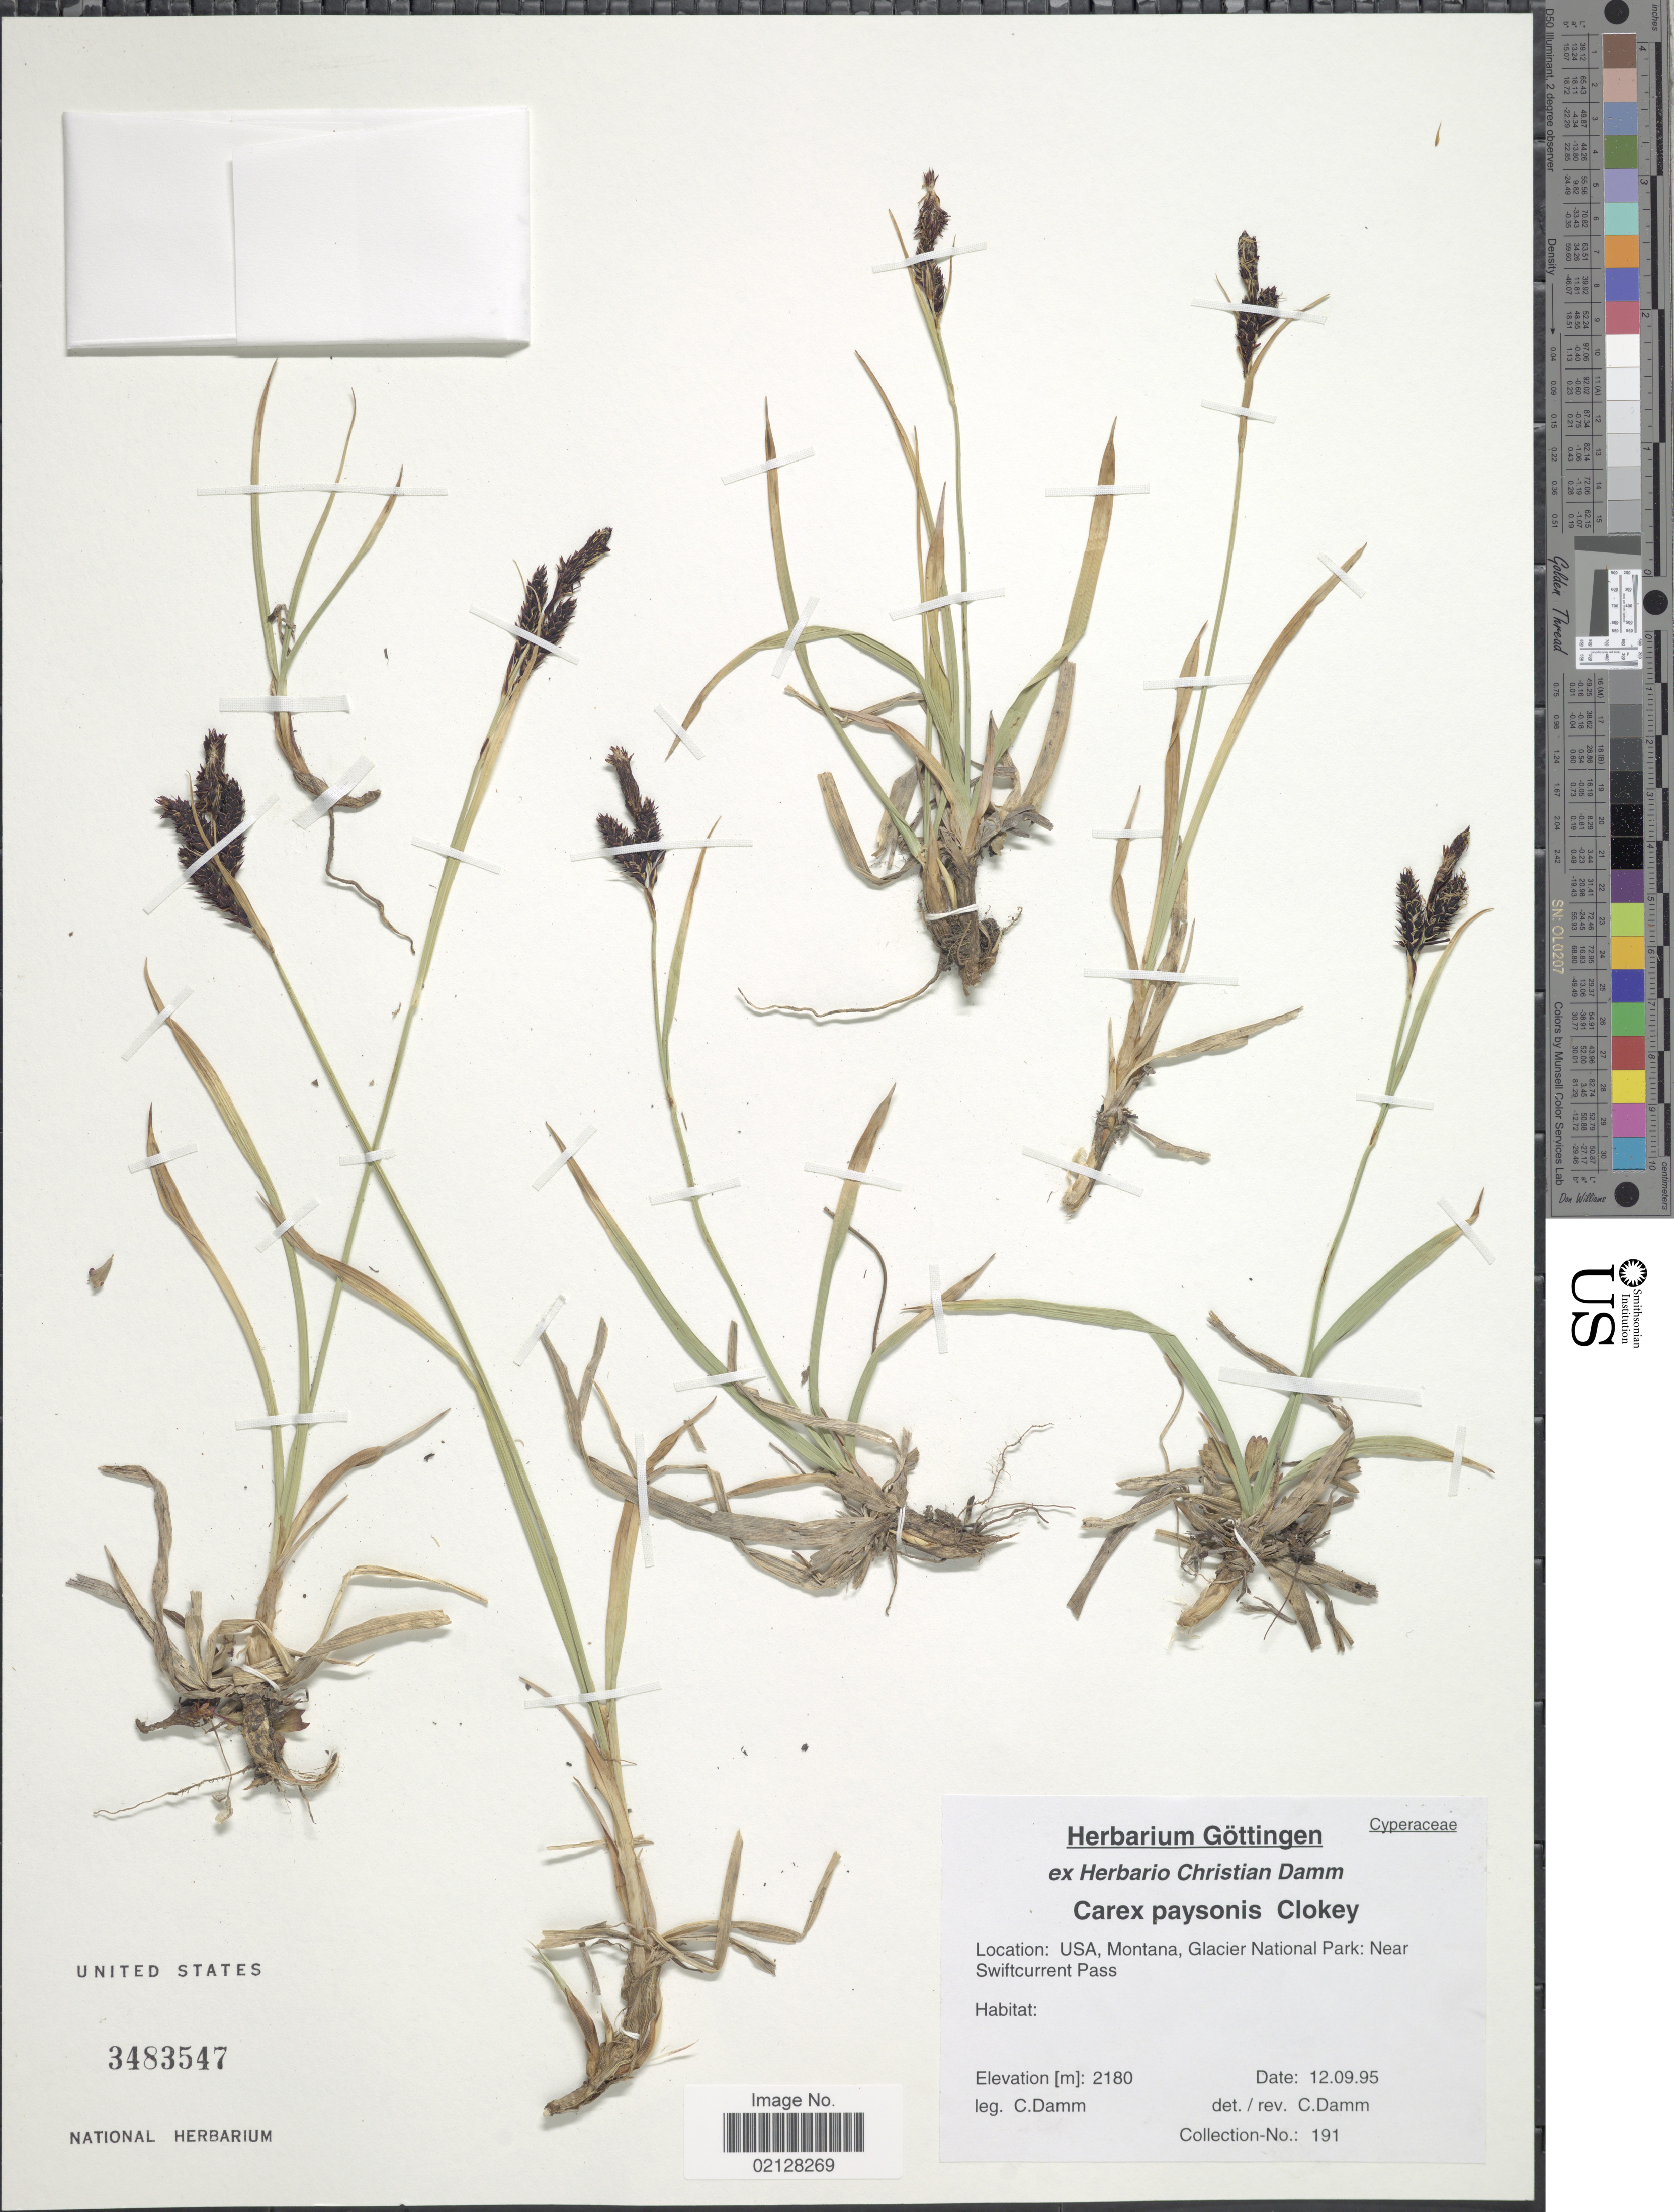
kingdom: Plantae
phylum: Tracheophyta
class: Liliopsida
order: Poales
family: Cyperaceae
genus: Carex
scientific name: Carex paysonis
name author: Clokey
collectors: C. Damm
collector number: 191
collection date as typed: Transcribed d/m/y: 9/12/95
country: United States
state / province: Montana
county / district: Glacier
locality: Glacier National Park: Near Swiftcurrent Pass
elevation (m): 2180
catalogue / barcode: US 3483547